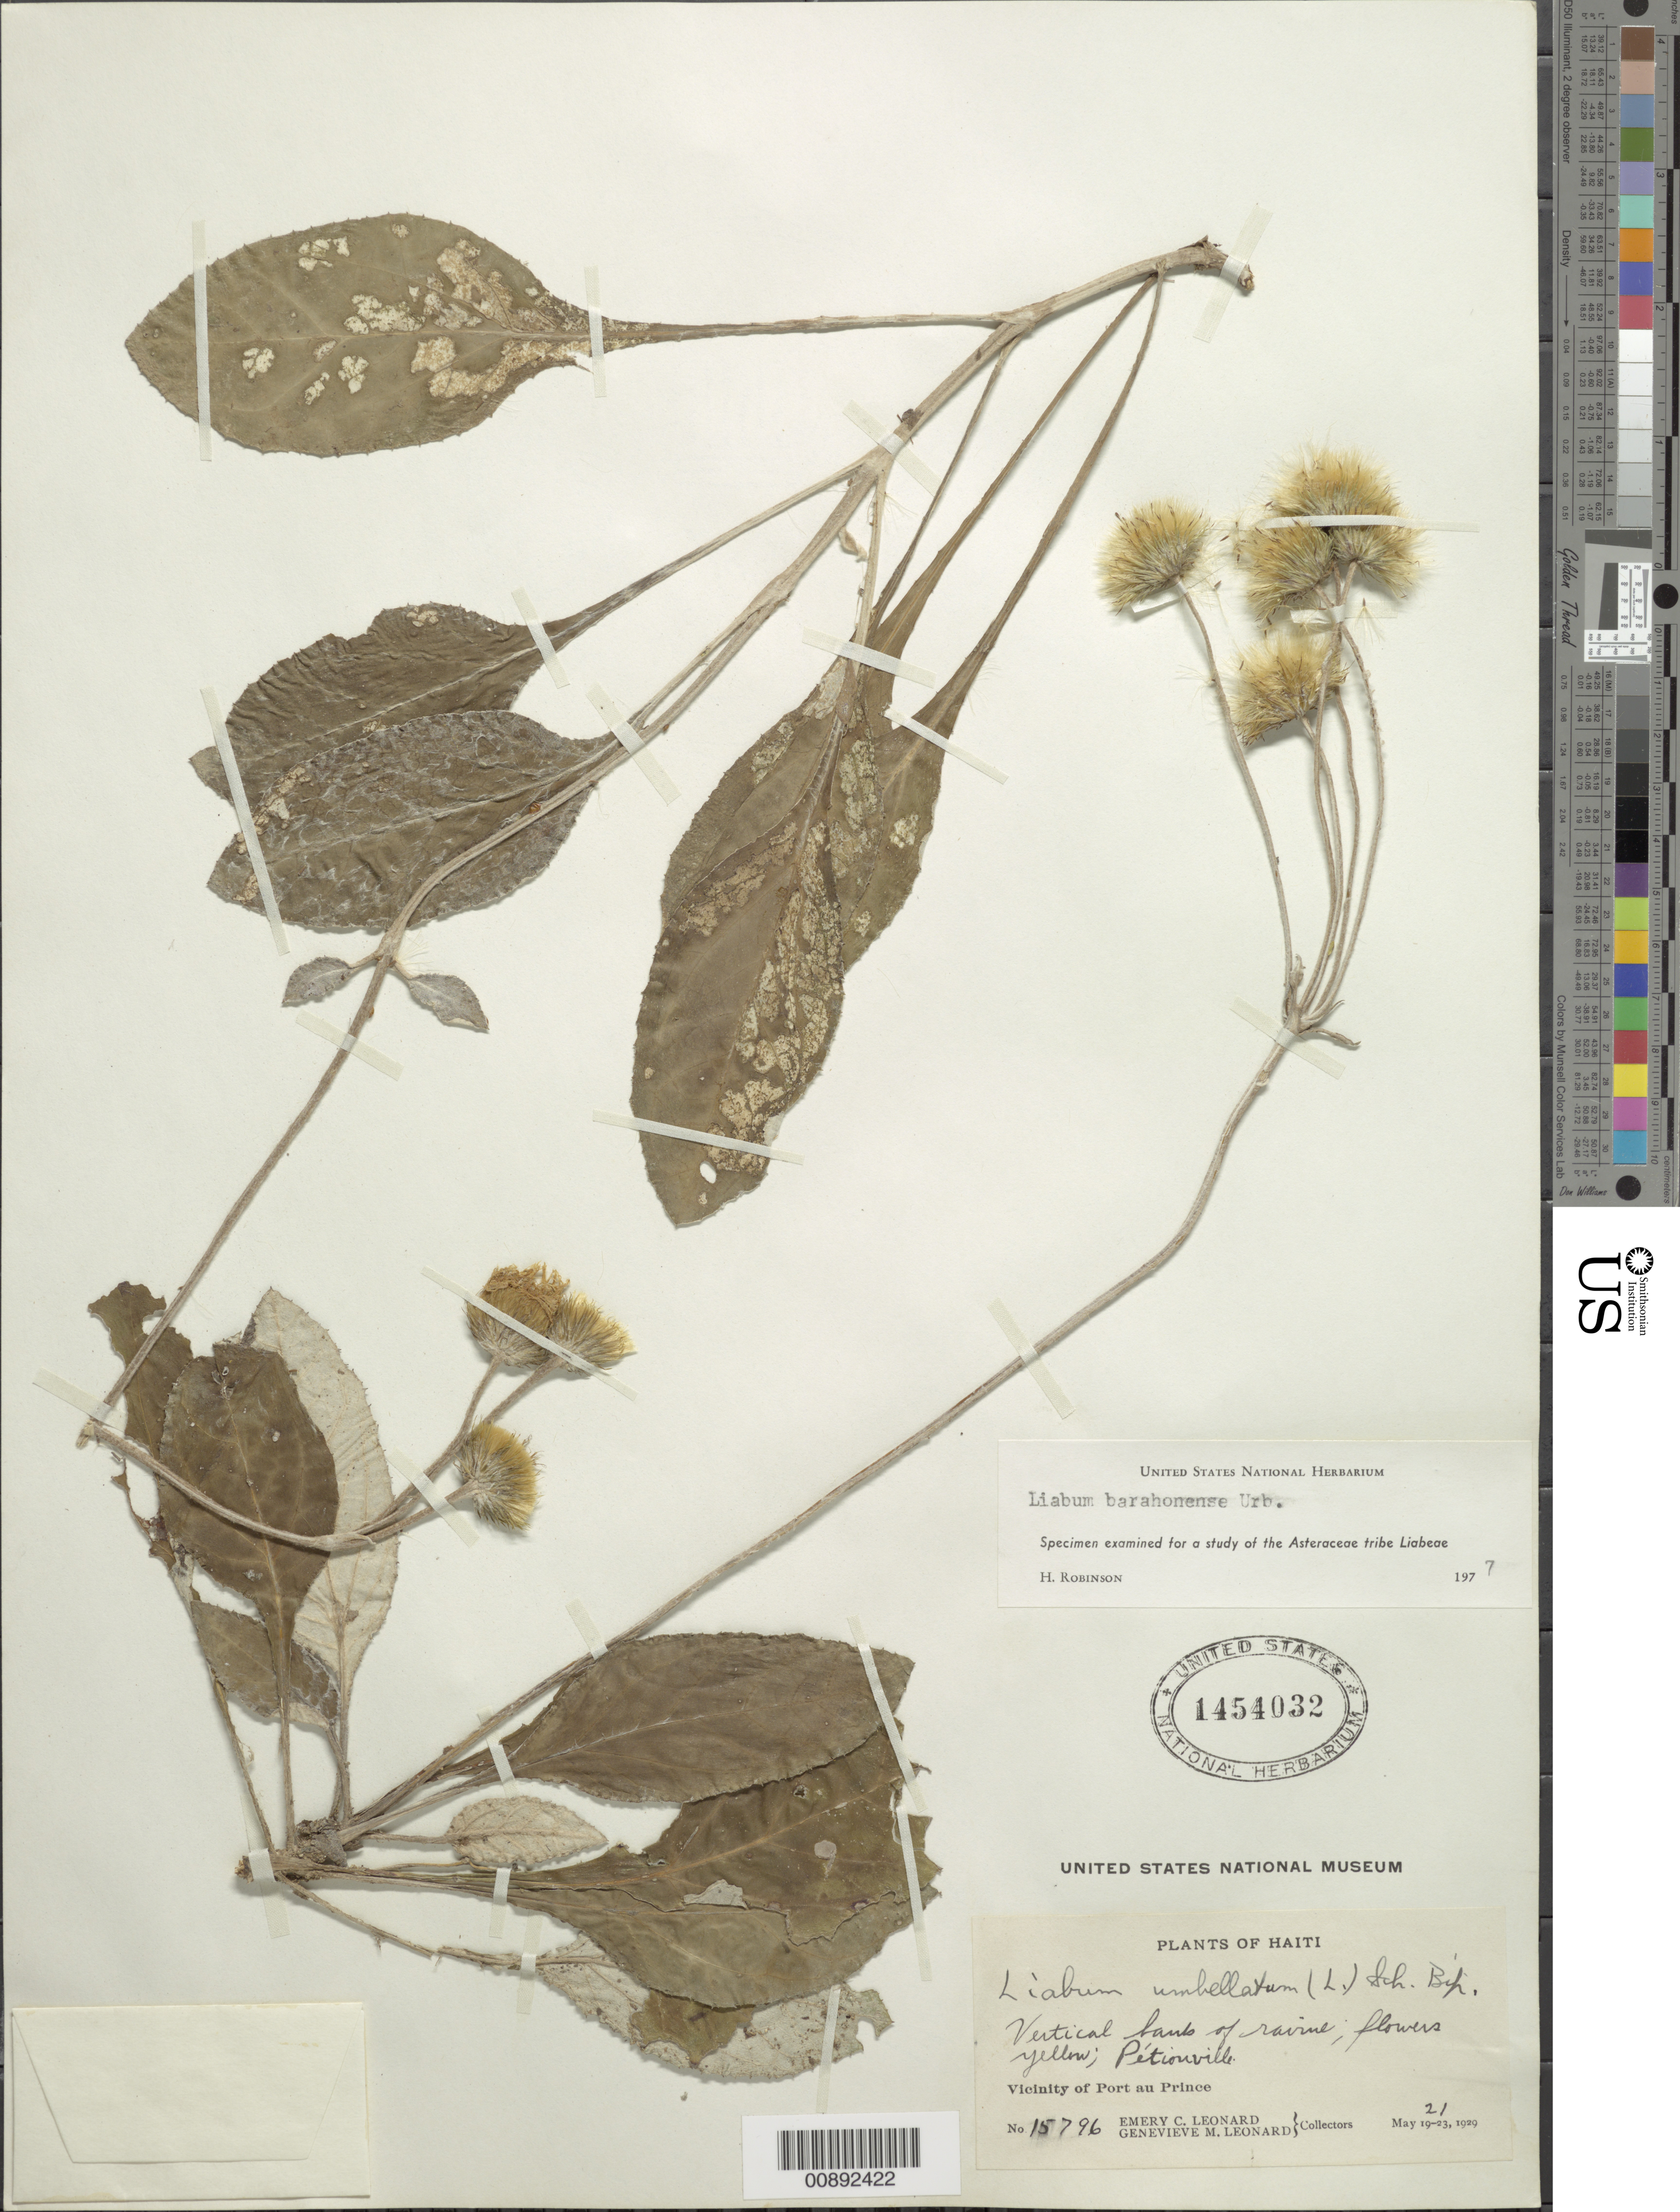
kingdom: Plantae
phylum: Tracheophyta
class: Magnoliopsida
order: Asterales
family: Asteraceae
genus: Liabum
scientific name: Liabum barahonense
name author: Urb.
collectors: E. C. Leonard & G. M. Leonard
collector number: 15796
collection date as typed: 21 May 1929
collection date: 1929-05-21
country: Haiti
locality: Petionville; vicinity of Port au Prince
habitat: Vertical banks of ravine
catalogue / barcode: US 1454032